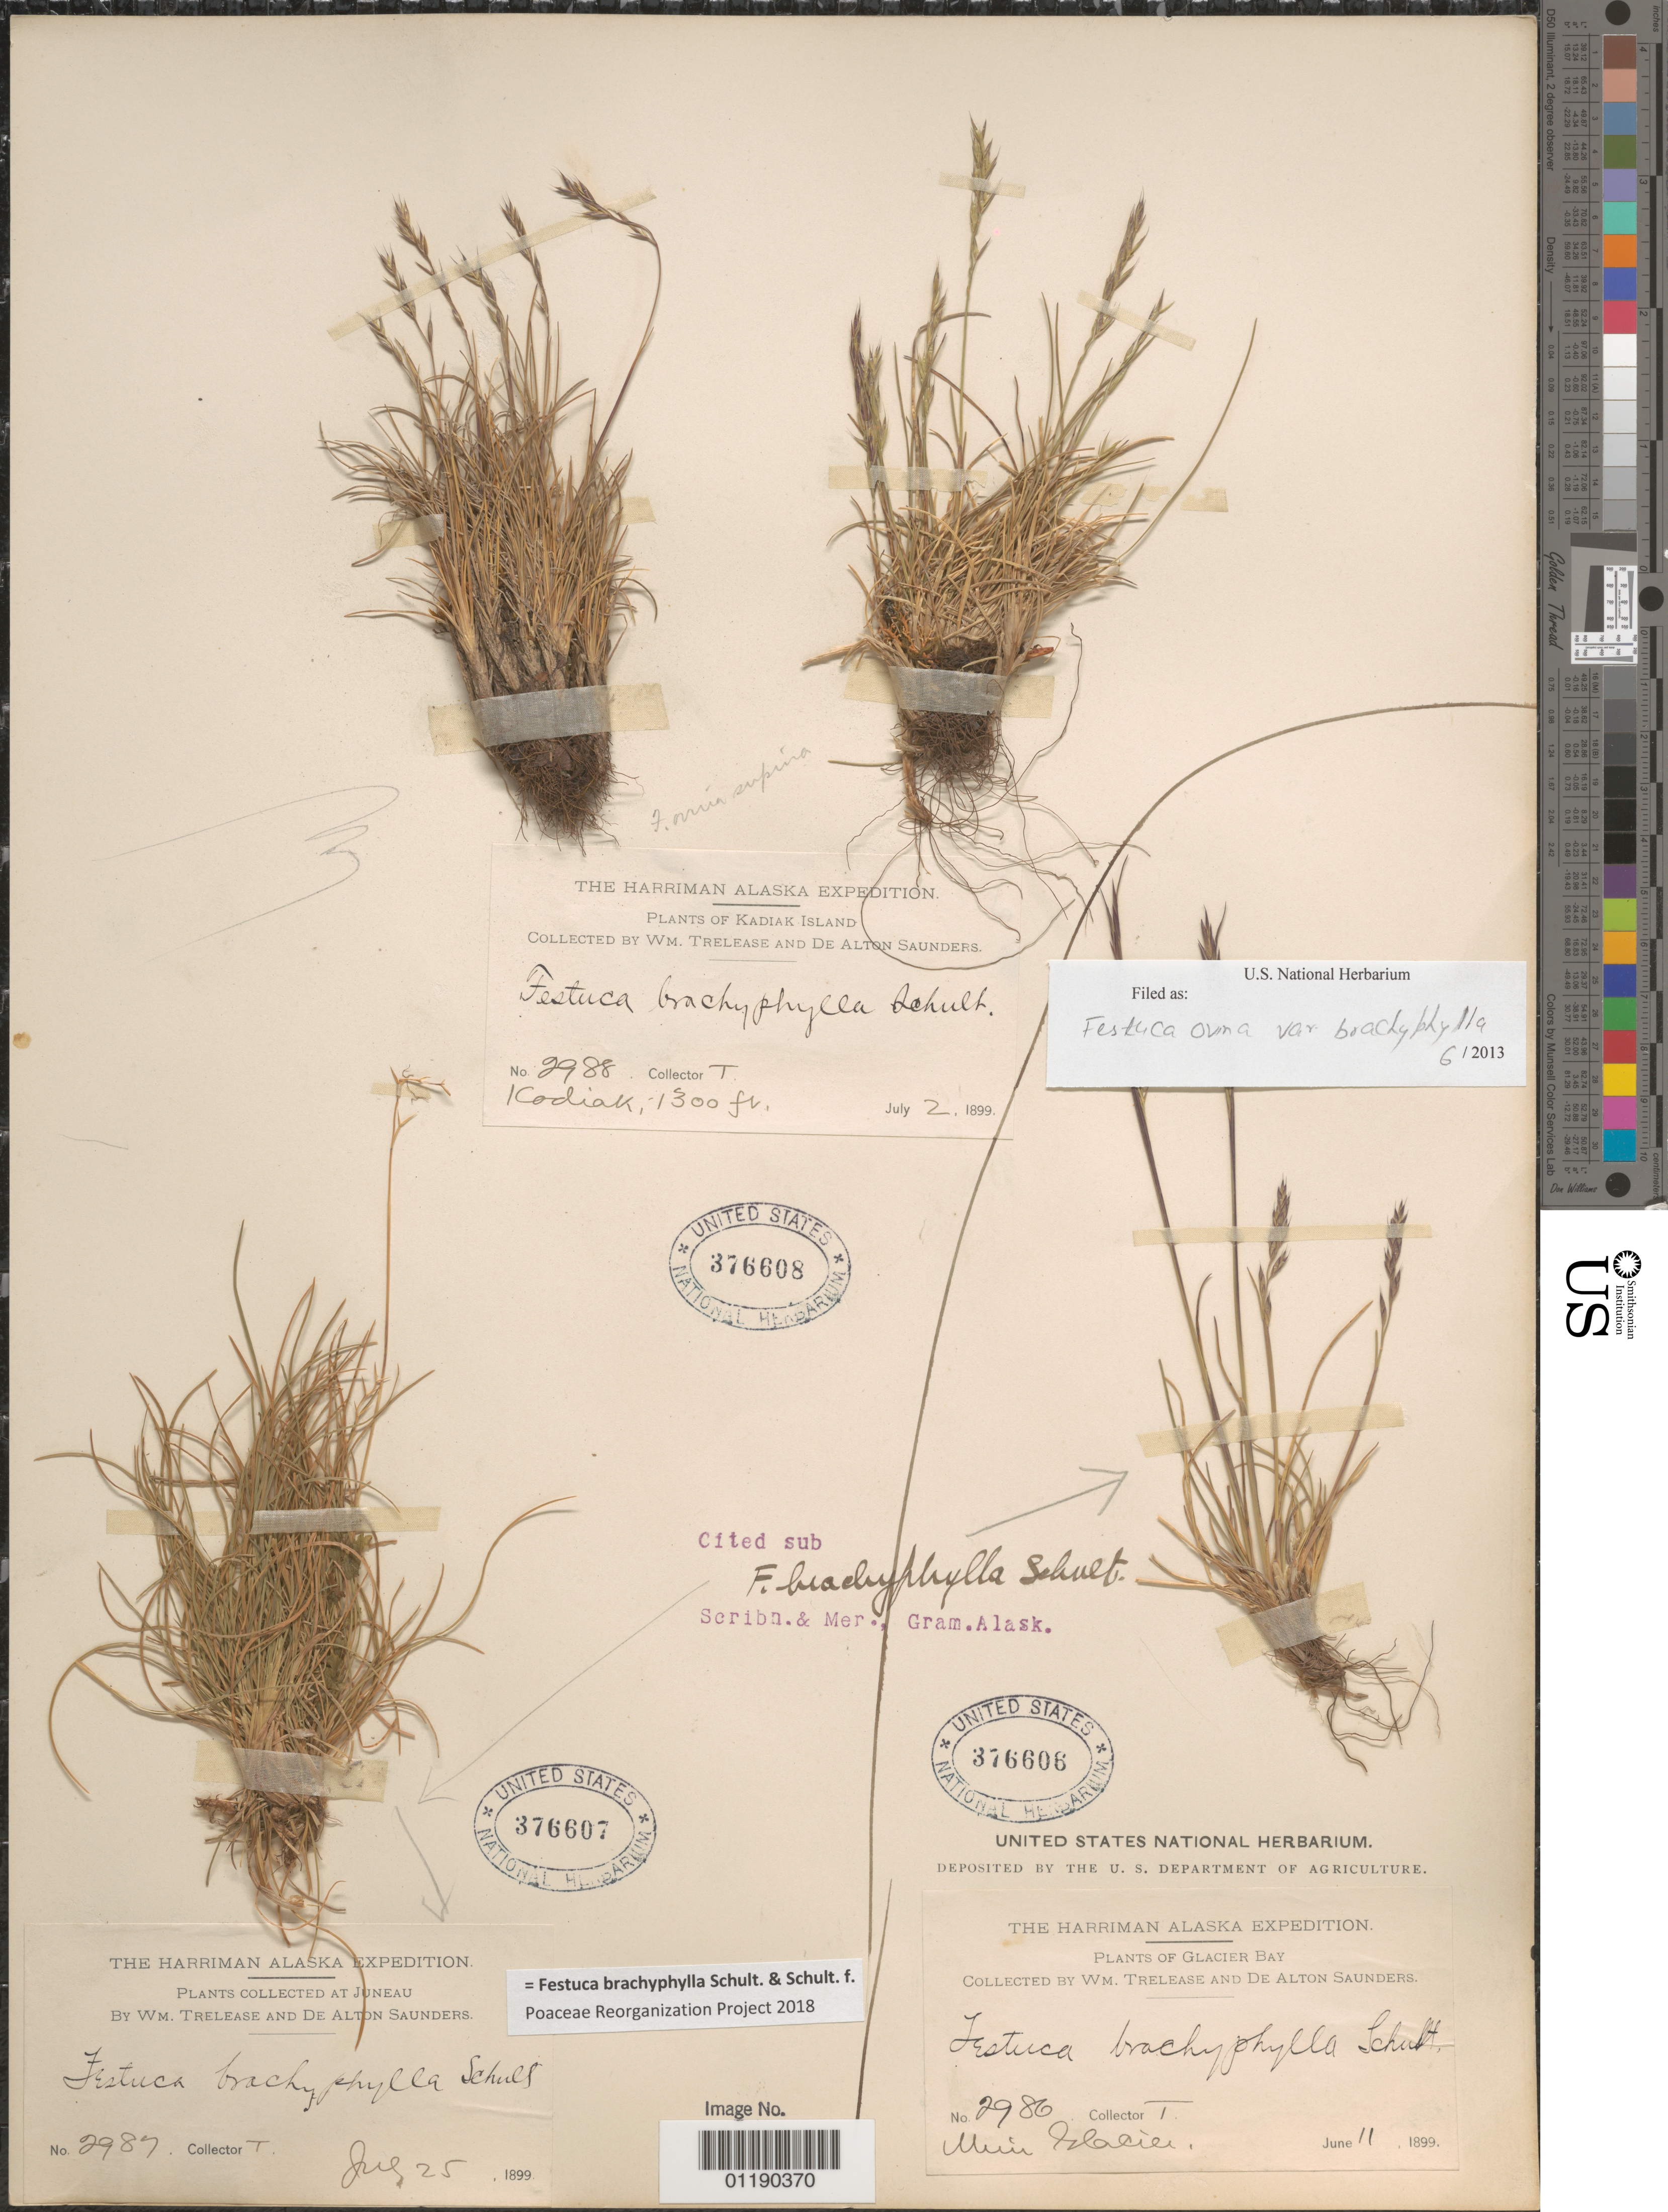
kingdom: Plantae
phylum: Tracheophyta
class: Liliopsida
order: Poales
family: Poaceae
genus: Festuca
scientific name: Festuca brachyphylla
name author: Schult. & Schult. f.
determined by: Poaceae Reorganization Project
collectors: W. Trelease & D. A. Saunders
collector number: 2987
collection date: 1899-07-25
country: United States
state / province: Alaska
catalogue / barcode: US 376607